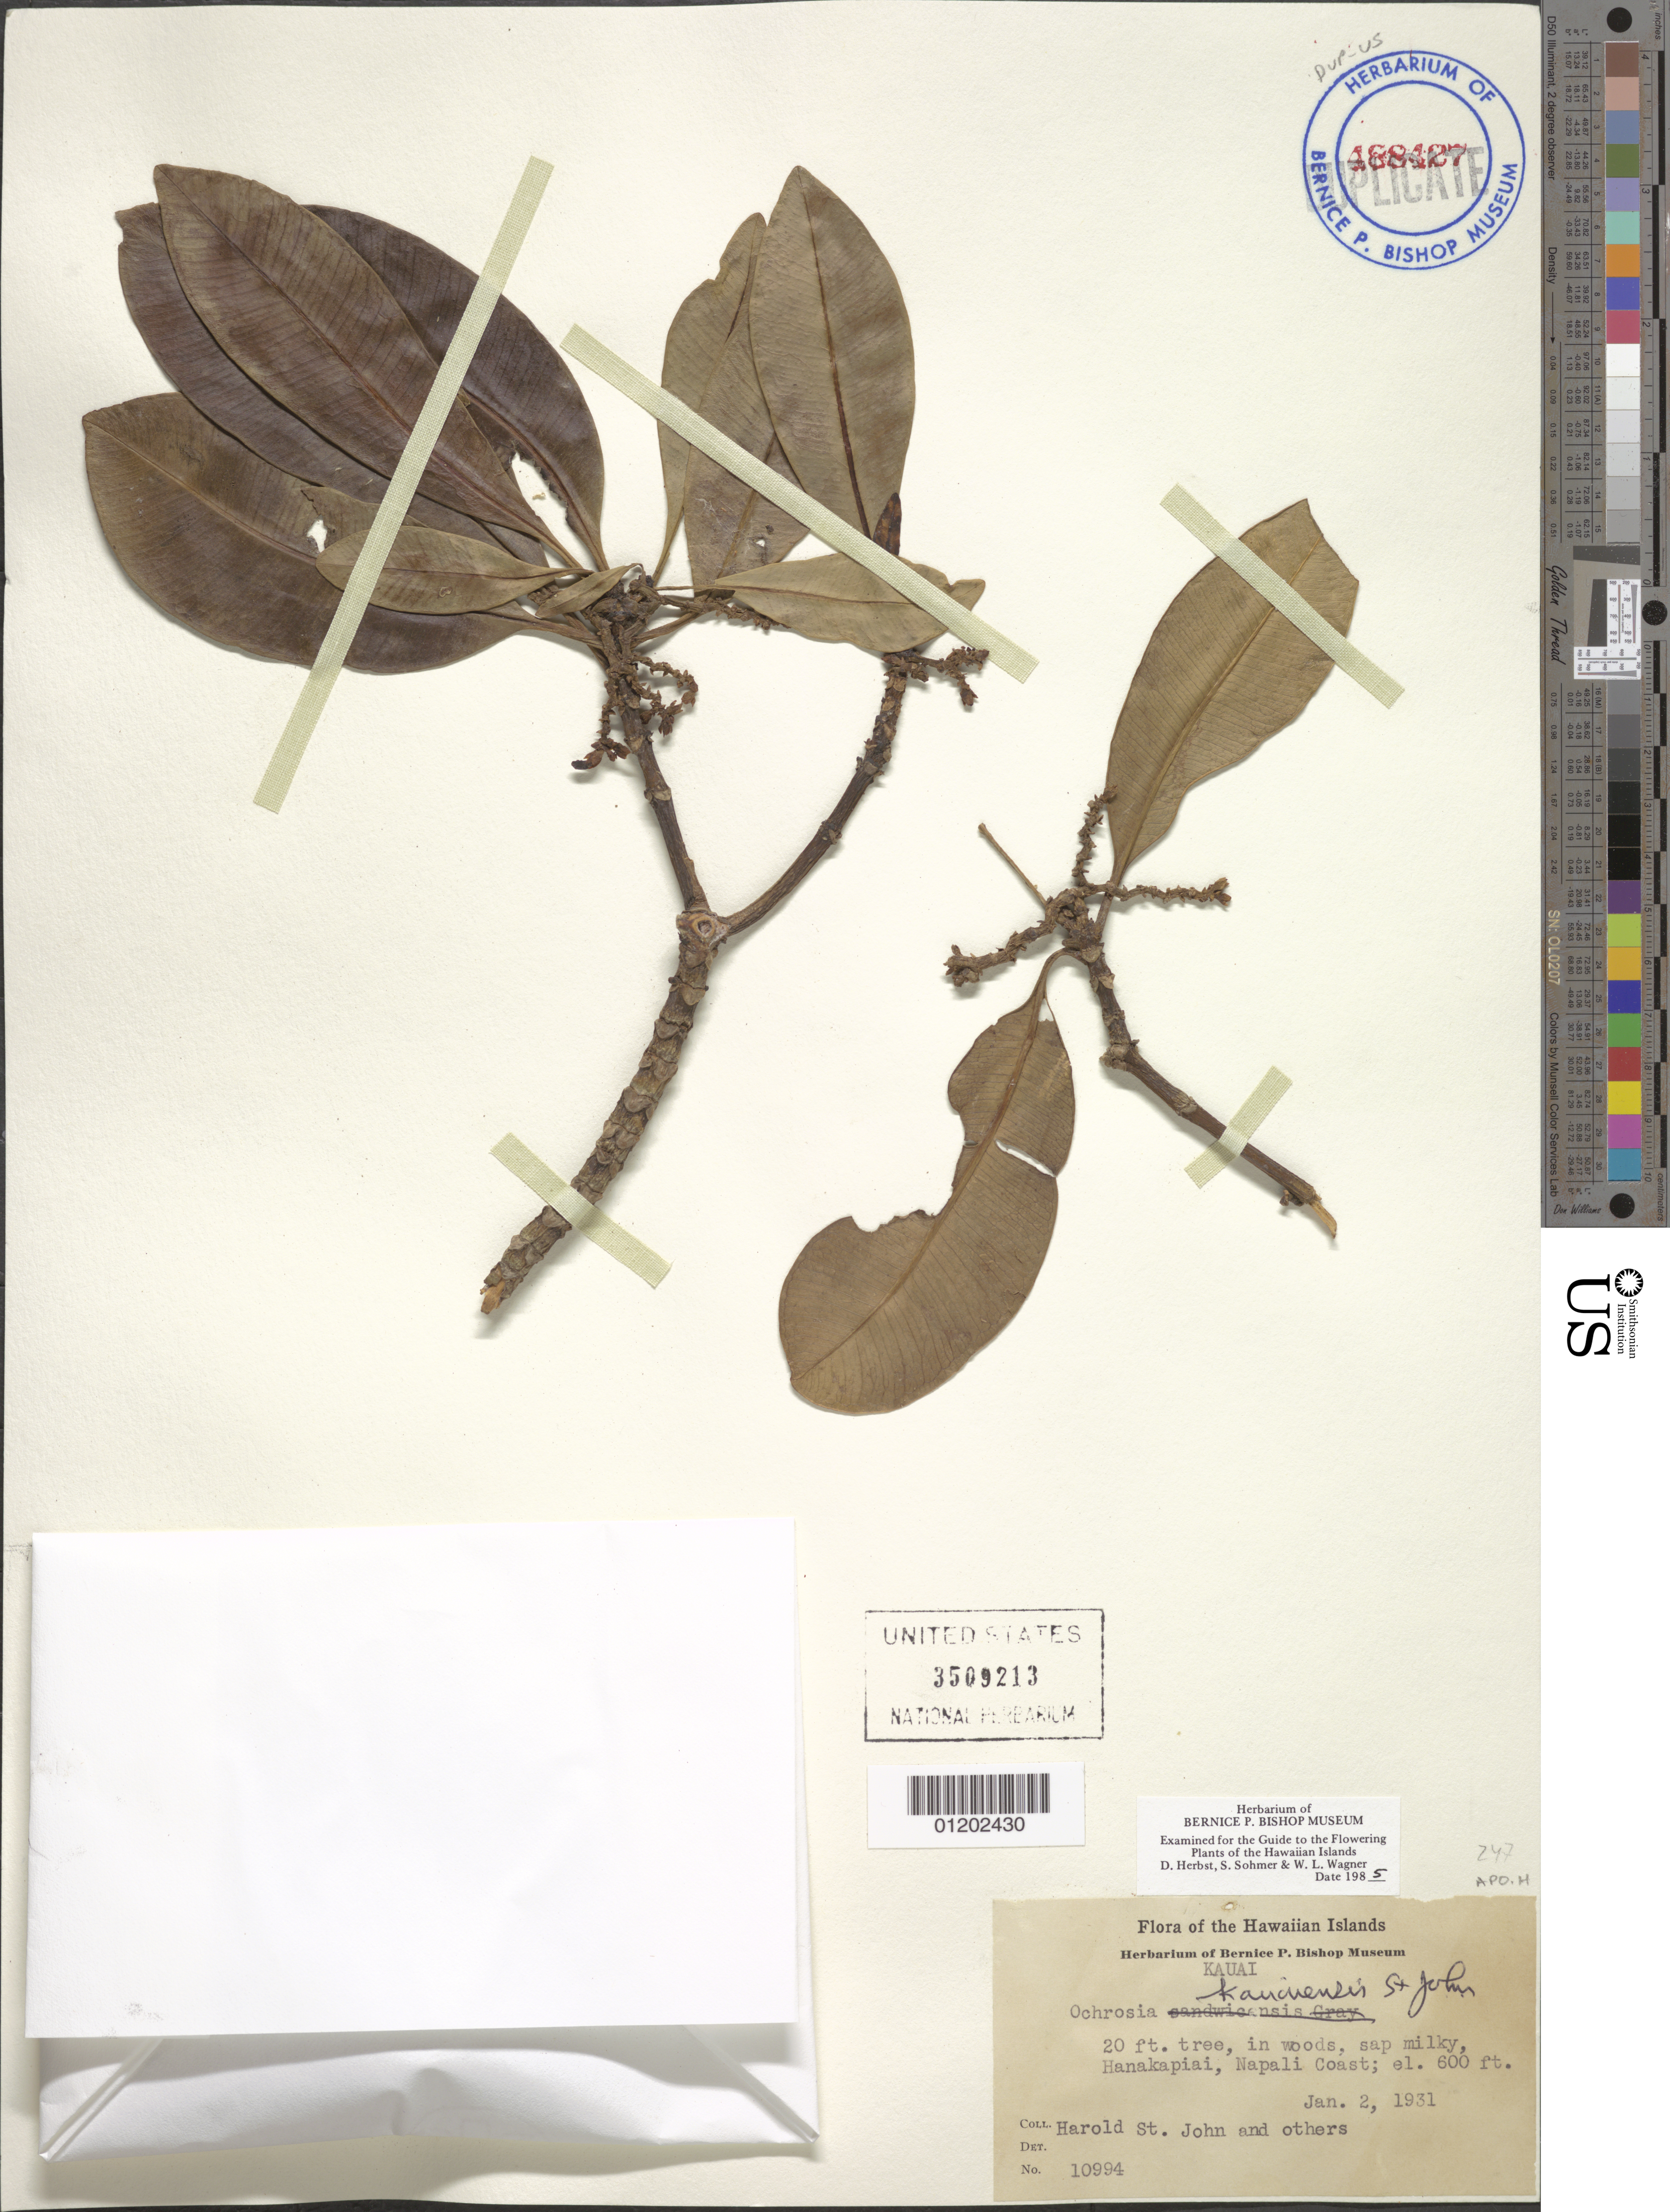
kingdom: Plantae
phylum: Tracheophyta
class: Magnoliopsida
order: Gentianales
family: Apocynaceae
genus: Ochrosia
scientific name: Ochrosia kauaiensis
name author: H. St. John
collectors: H. St. John et al.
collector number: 10994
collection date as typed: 2 Jan 1931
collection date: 1931-01-02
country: United States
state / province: Hawaii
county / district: Kauai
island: Kaua'i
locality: Napali Coast, Hanakapiai.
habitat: Woods.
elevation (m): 183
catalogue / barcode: US 3509213